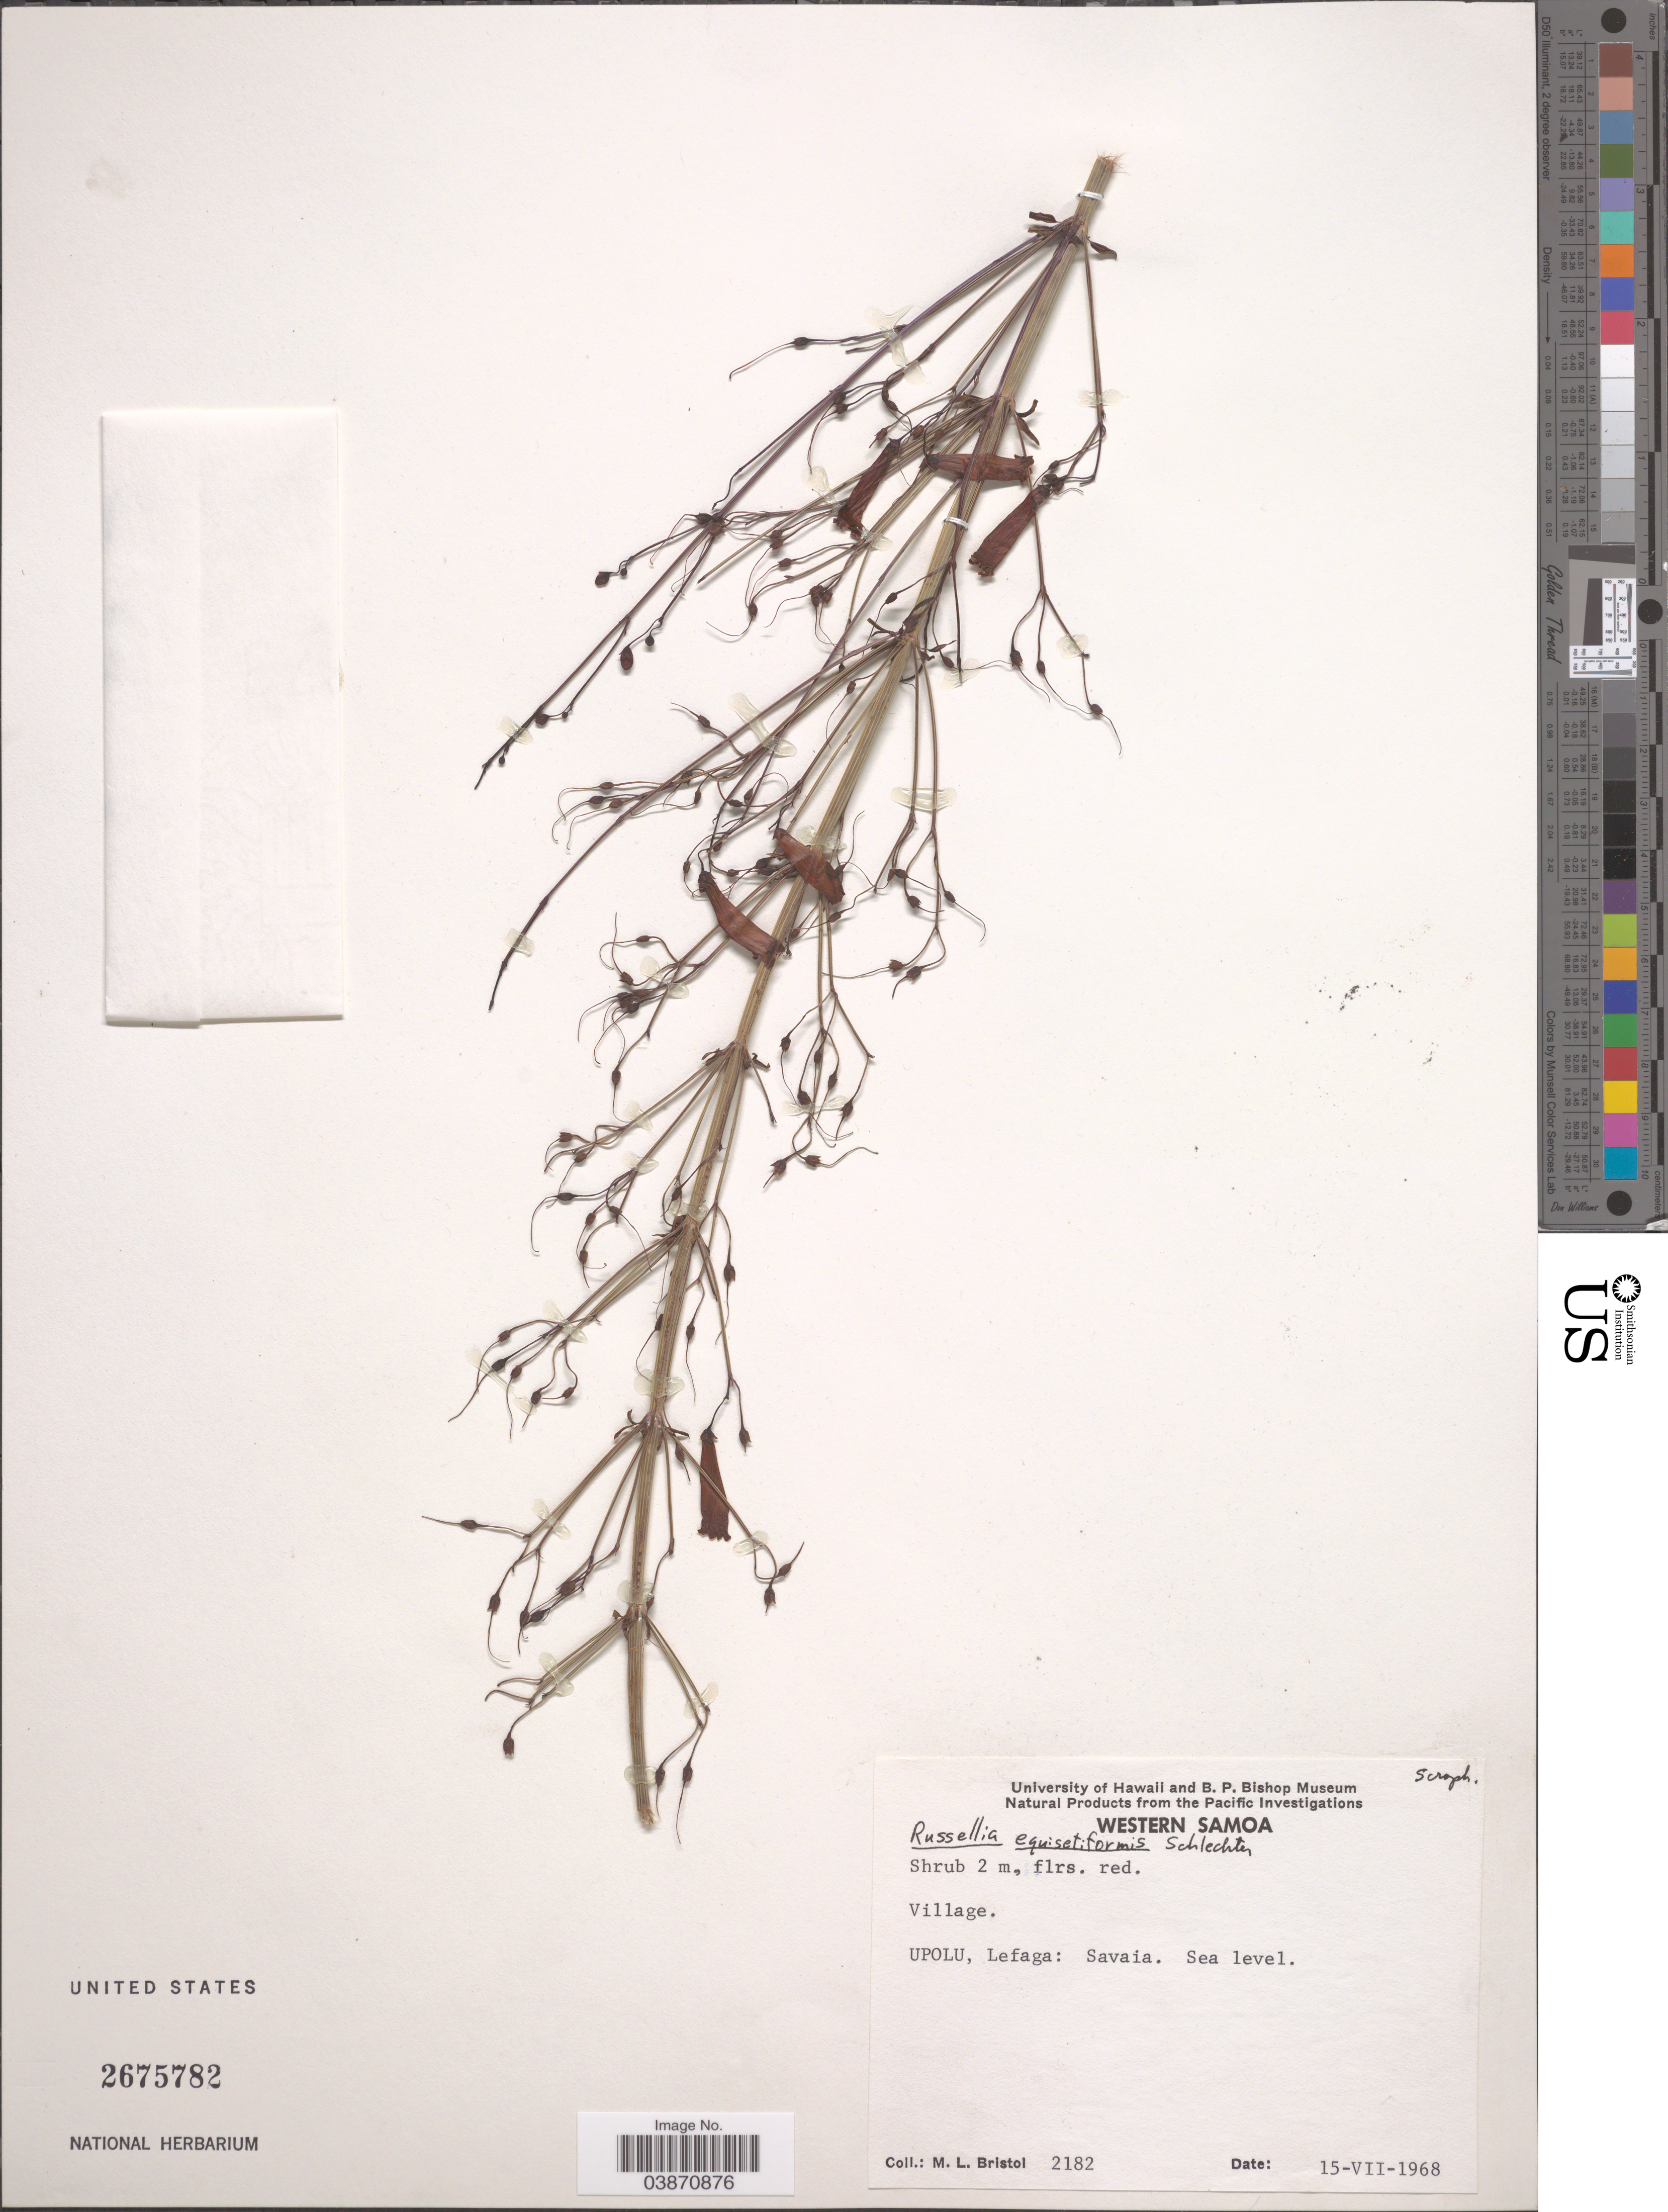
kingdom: Plantae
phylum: Tracheophyta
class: Magnoliopsida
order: Lamiales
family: Plantaginaceae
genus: Russelia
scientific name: Russelia equisetiformis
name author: Schltdl. & Cham.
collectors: M. L. Bristol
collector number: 2182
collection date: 1968-07-15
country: Samoa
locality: Village. Upolu, Lefaga: Savaia.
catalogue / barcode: US 2675782